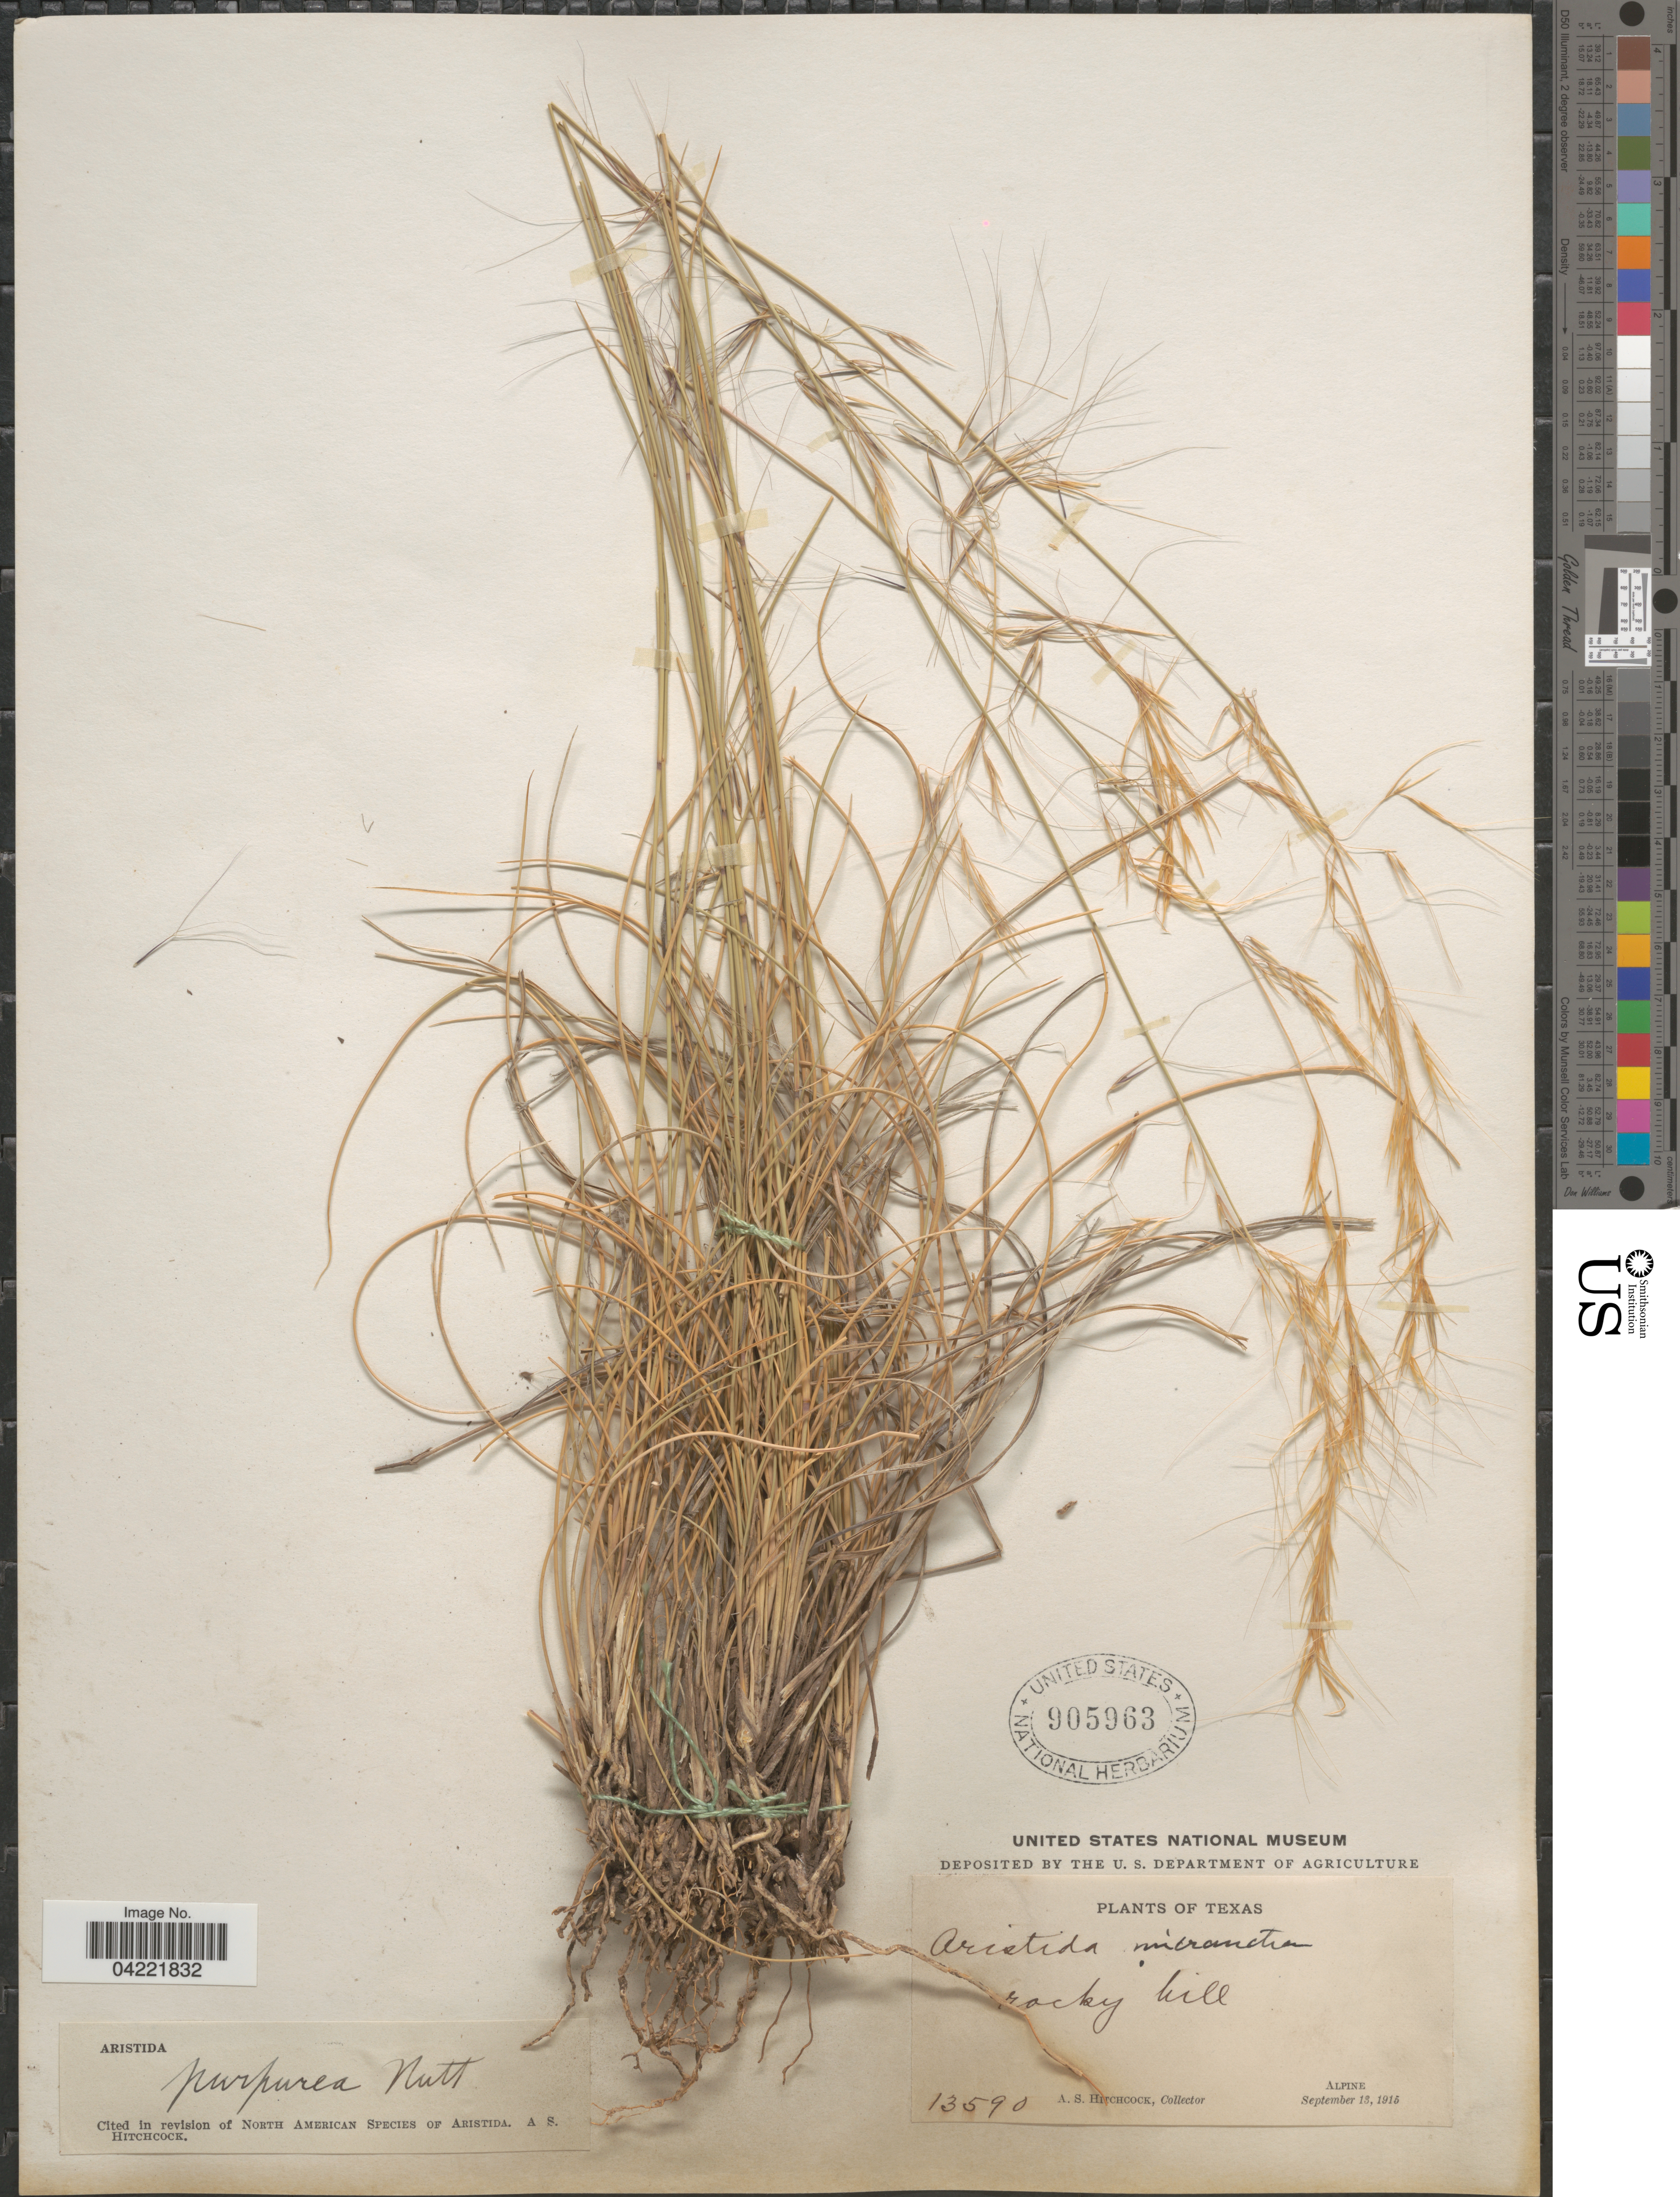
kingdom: Plantae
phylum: Tracheophyta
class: Liliopsida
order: Poales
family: Poaceae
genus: Aristida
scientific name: Aristida purpurea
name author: Nutt.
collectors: A. S. Hitchcock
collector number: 13590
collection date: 1915-09-13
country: United States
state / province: Texas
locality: Alpine.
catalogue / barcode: US 905963